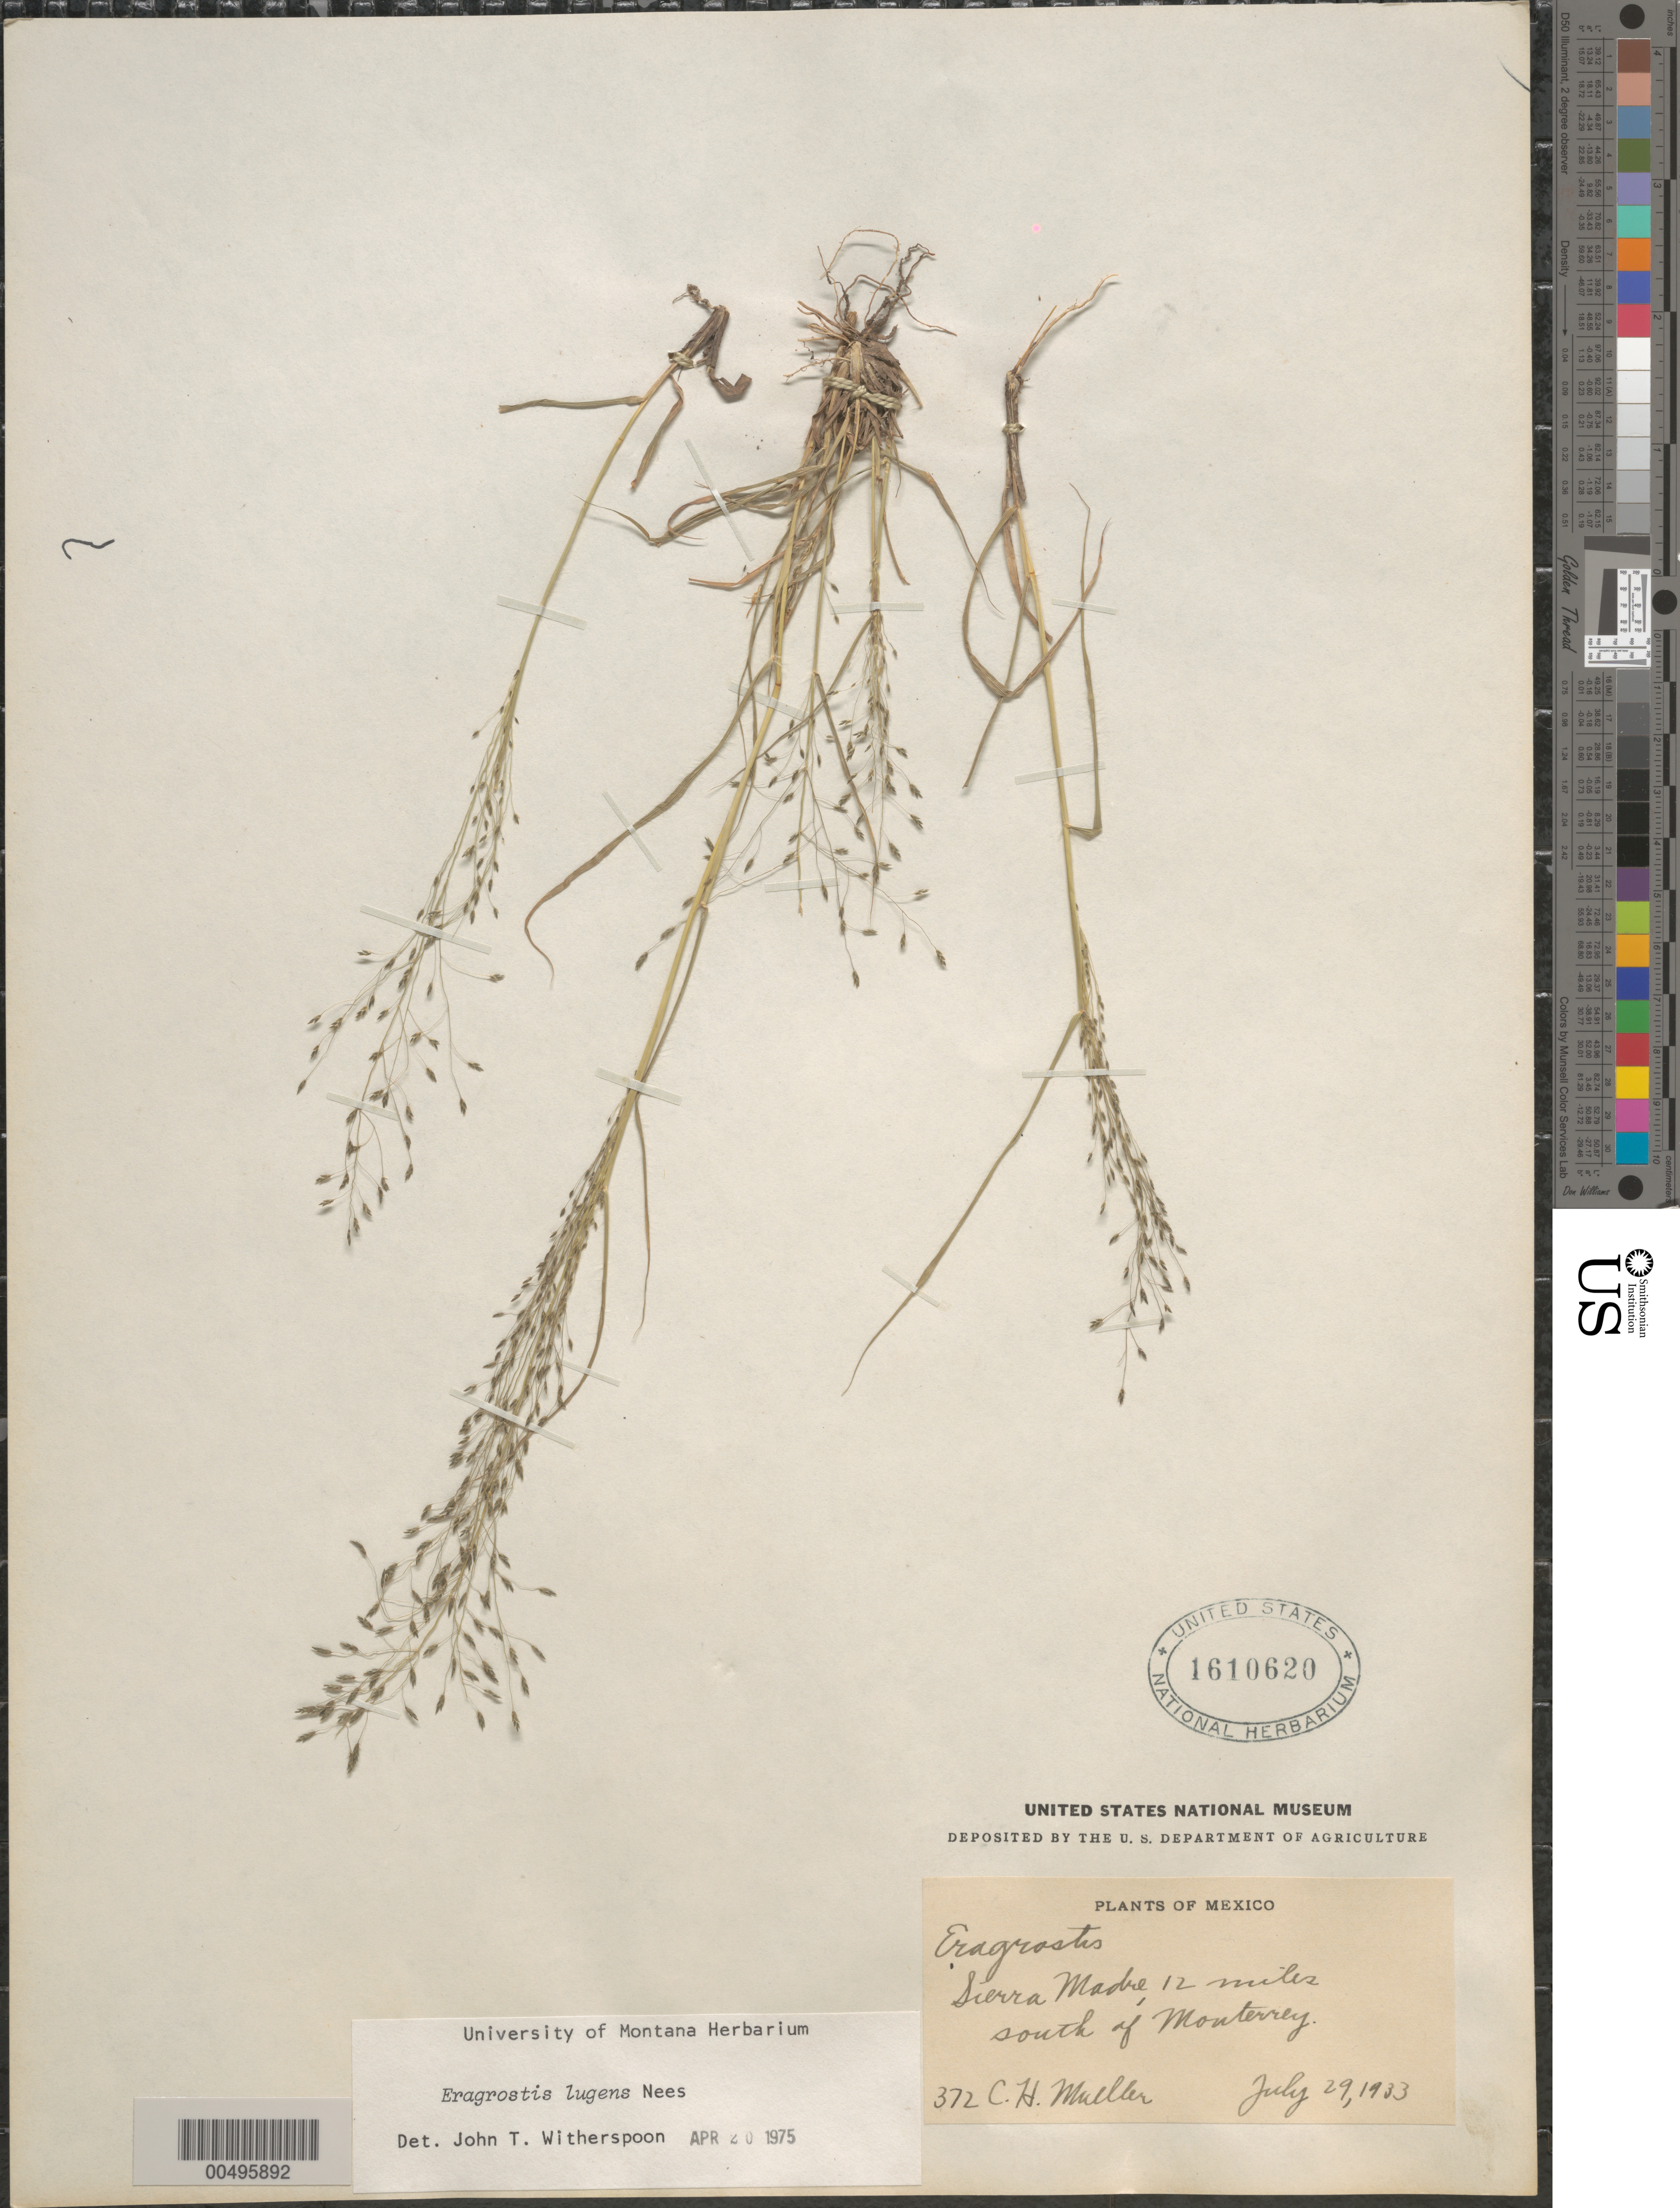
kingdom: Plantae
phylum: Tracheophyta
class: Liliopsida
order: Poales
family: Poaceae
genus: Eragrostis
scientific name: Eragrostis lugens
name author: Nees in Mart.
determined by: Witherspoon, John T.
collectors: C. H. Muller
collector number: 372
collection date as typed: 29 Jul 1933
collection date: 1933-07-29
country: Mexico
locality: Sierra Madre, 12 mi S of Monterrey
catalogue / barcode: US 1610620